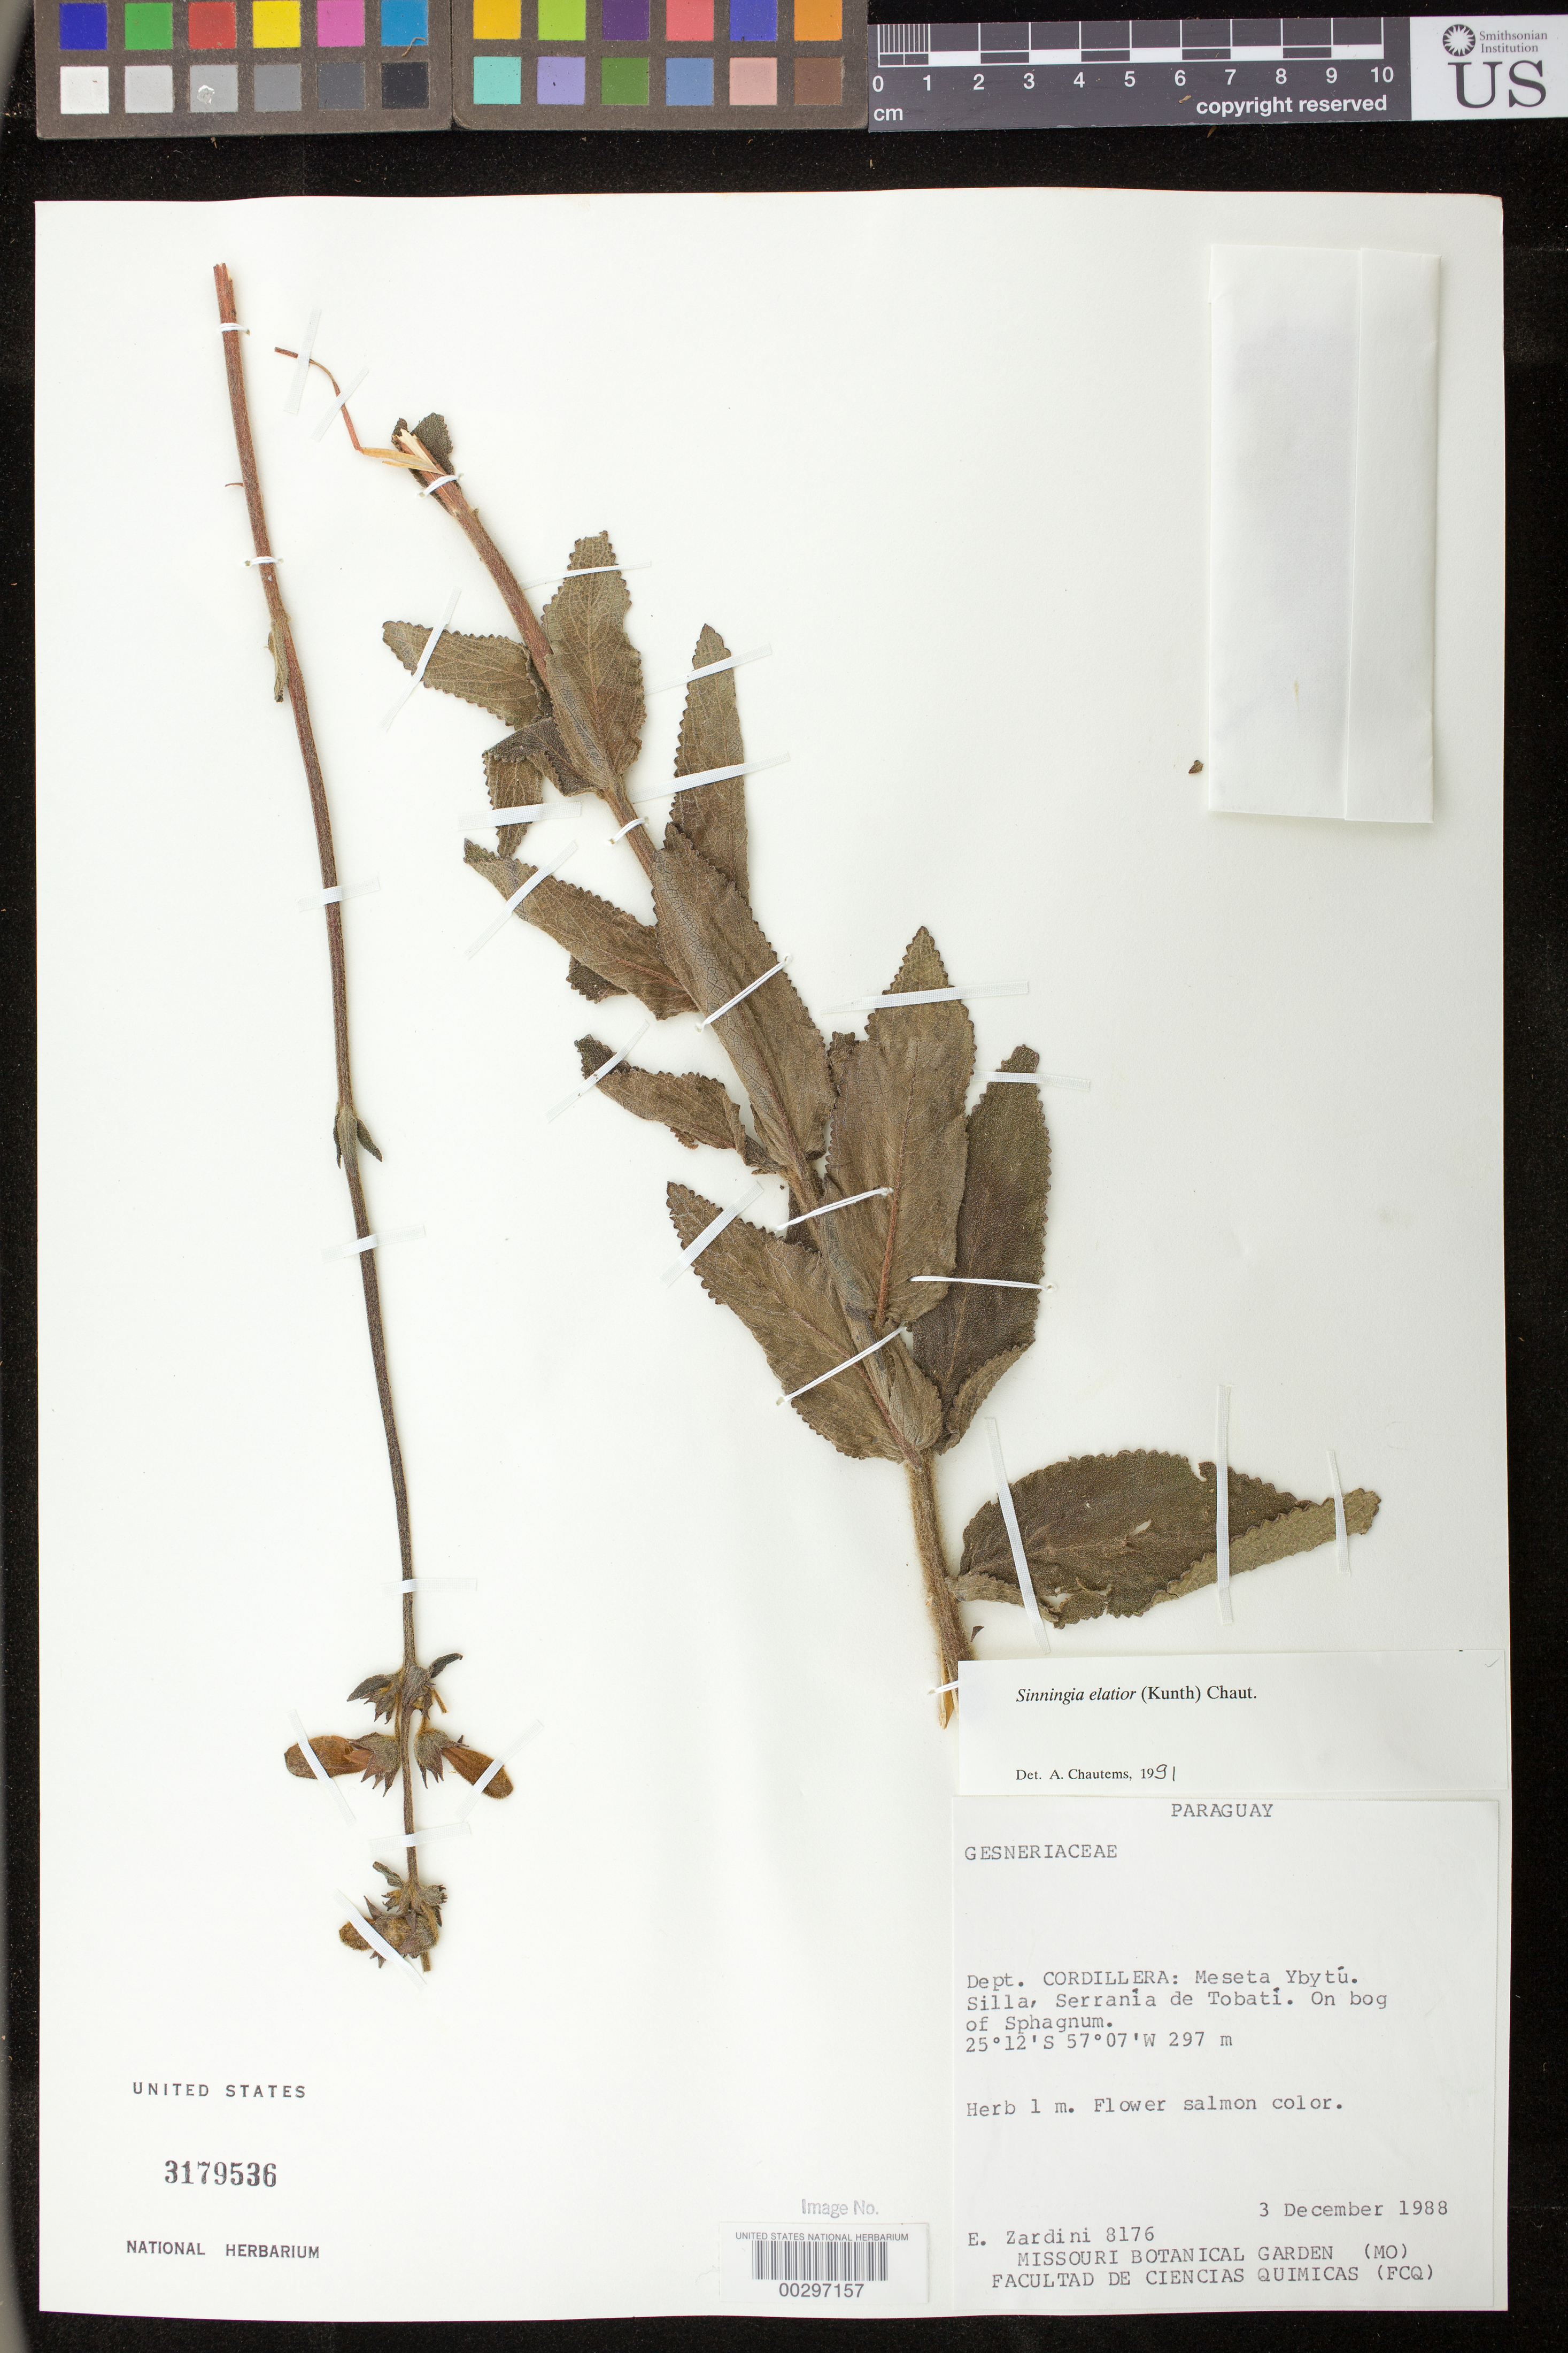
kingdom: Plantae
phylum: Tracheophyta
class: Magnoliopsida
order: Lamiales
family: Gesneriaceae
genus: Sinningia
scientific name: Sinningia elatior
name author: (Kunth) Chautems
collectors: E. M. Zardini & et al.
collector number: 8176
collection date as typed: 03 Dec 1988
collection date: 1988-12-03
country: Paraguay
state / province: Cordillera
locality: Meseta Ybytu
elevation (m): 297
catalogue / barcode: US 3179536